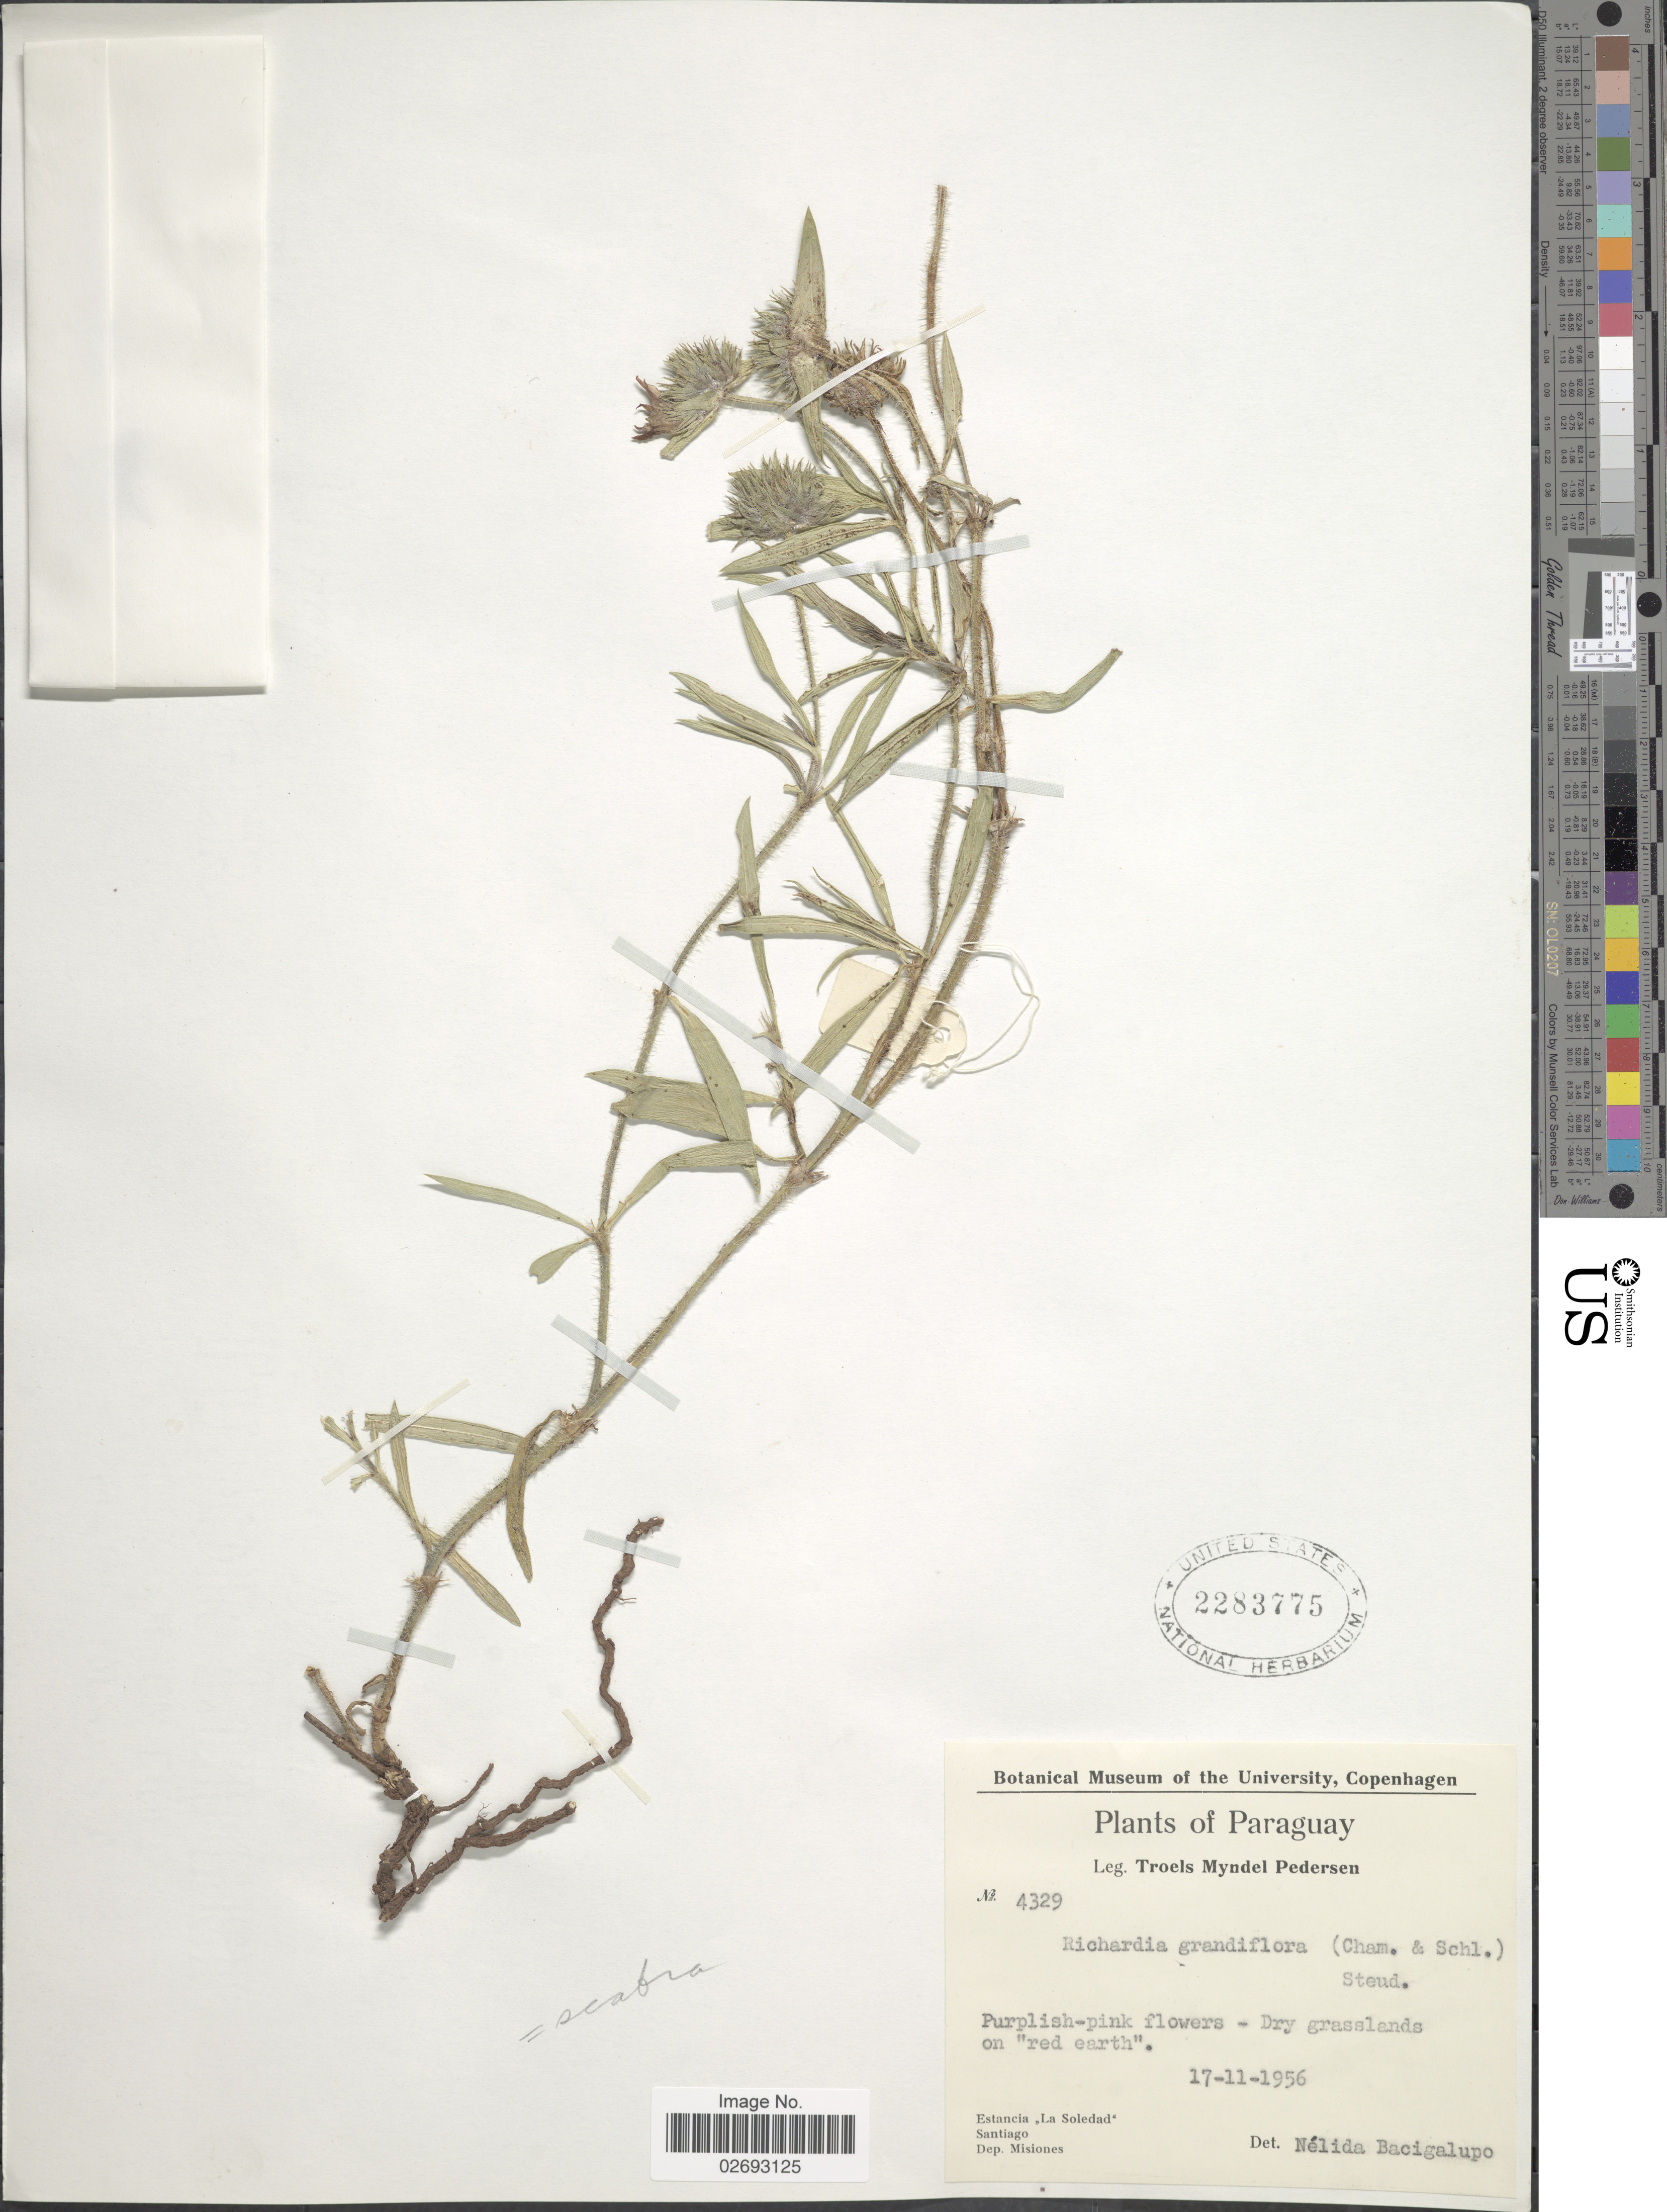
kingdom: Plantae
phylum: Tracheophyta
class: Magnoliopsida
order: Gentianales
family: Rubiaceae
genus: Richardia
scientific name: Richardia scabra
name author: L.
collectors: T. Pederson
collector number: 4329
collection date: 1956-11-17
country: Paraguay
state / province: Misiones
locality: Estancia La Soledad Santiago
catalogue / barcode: US 2283775